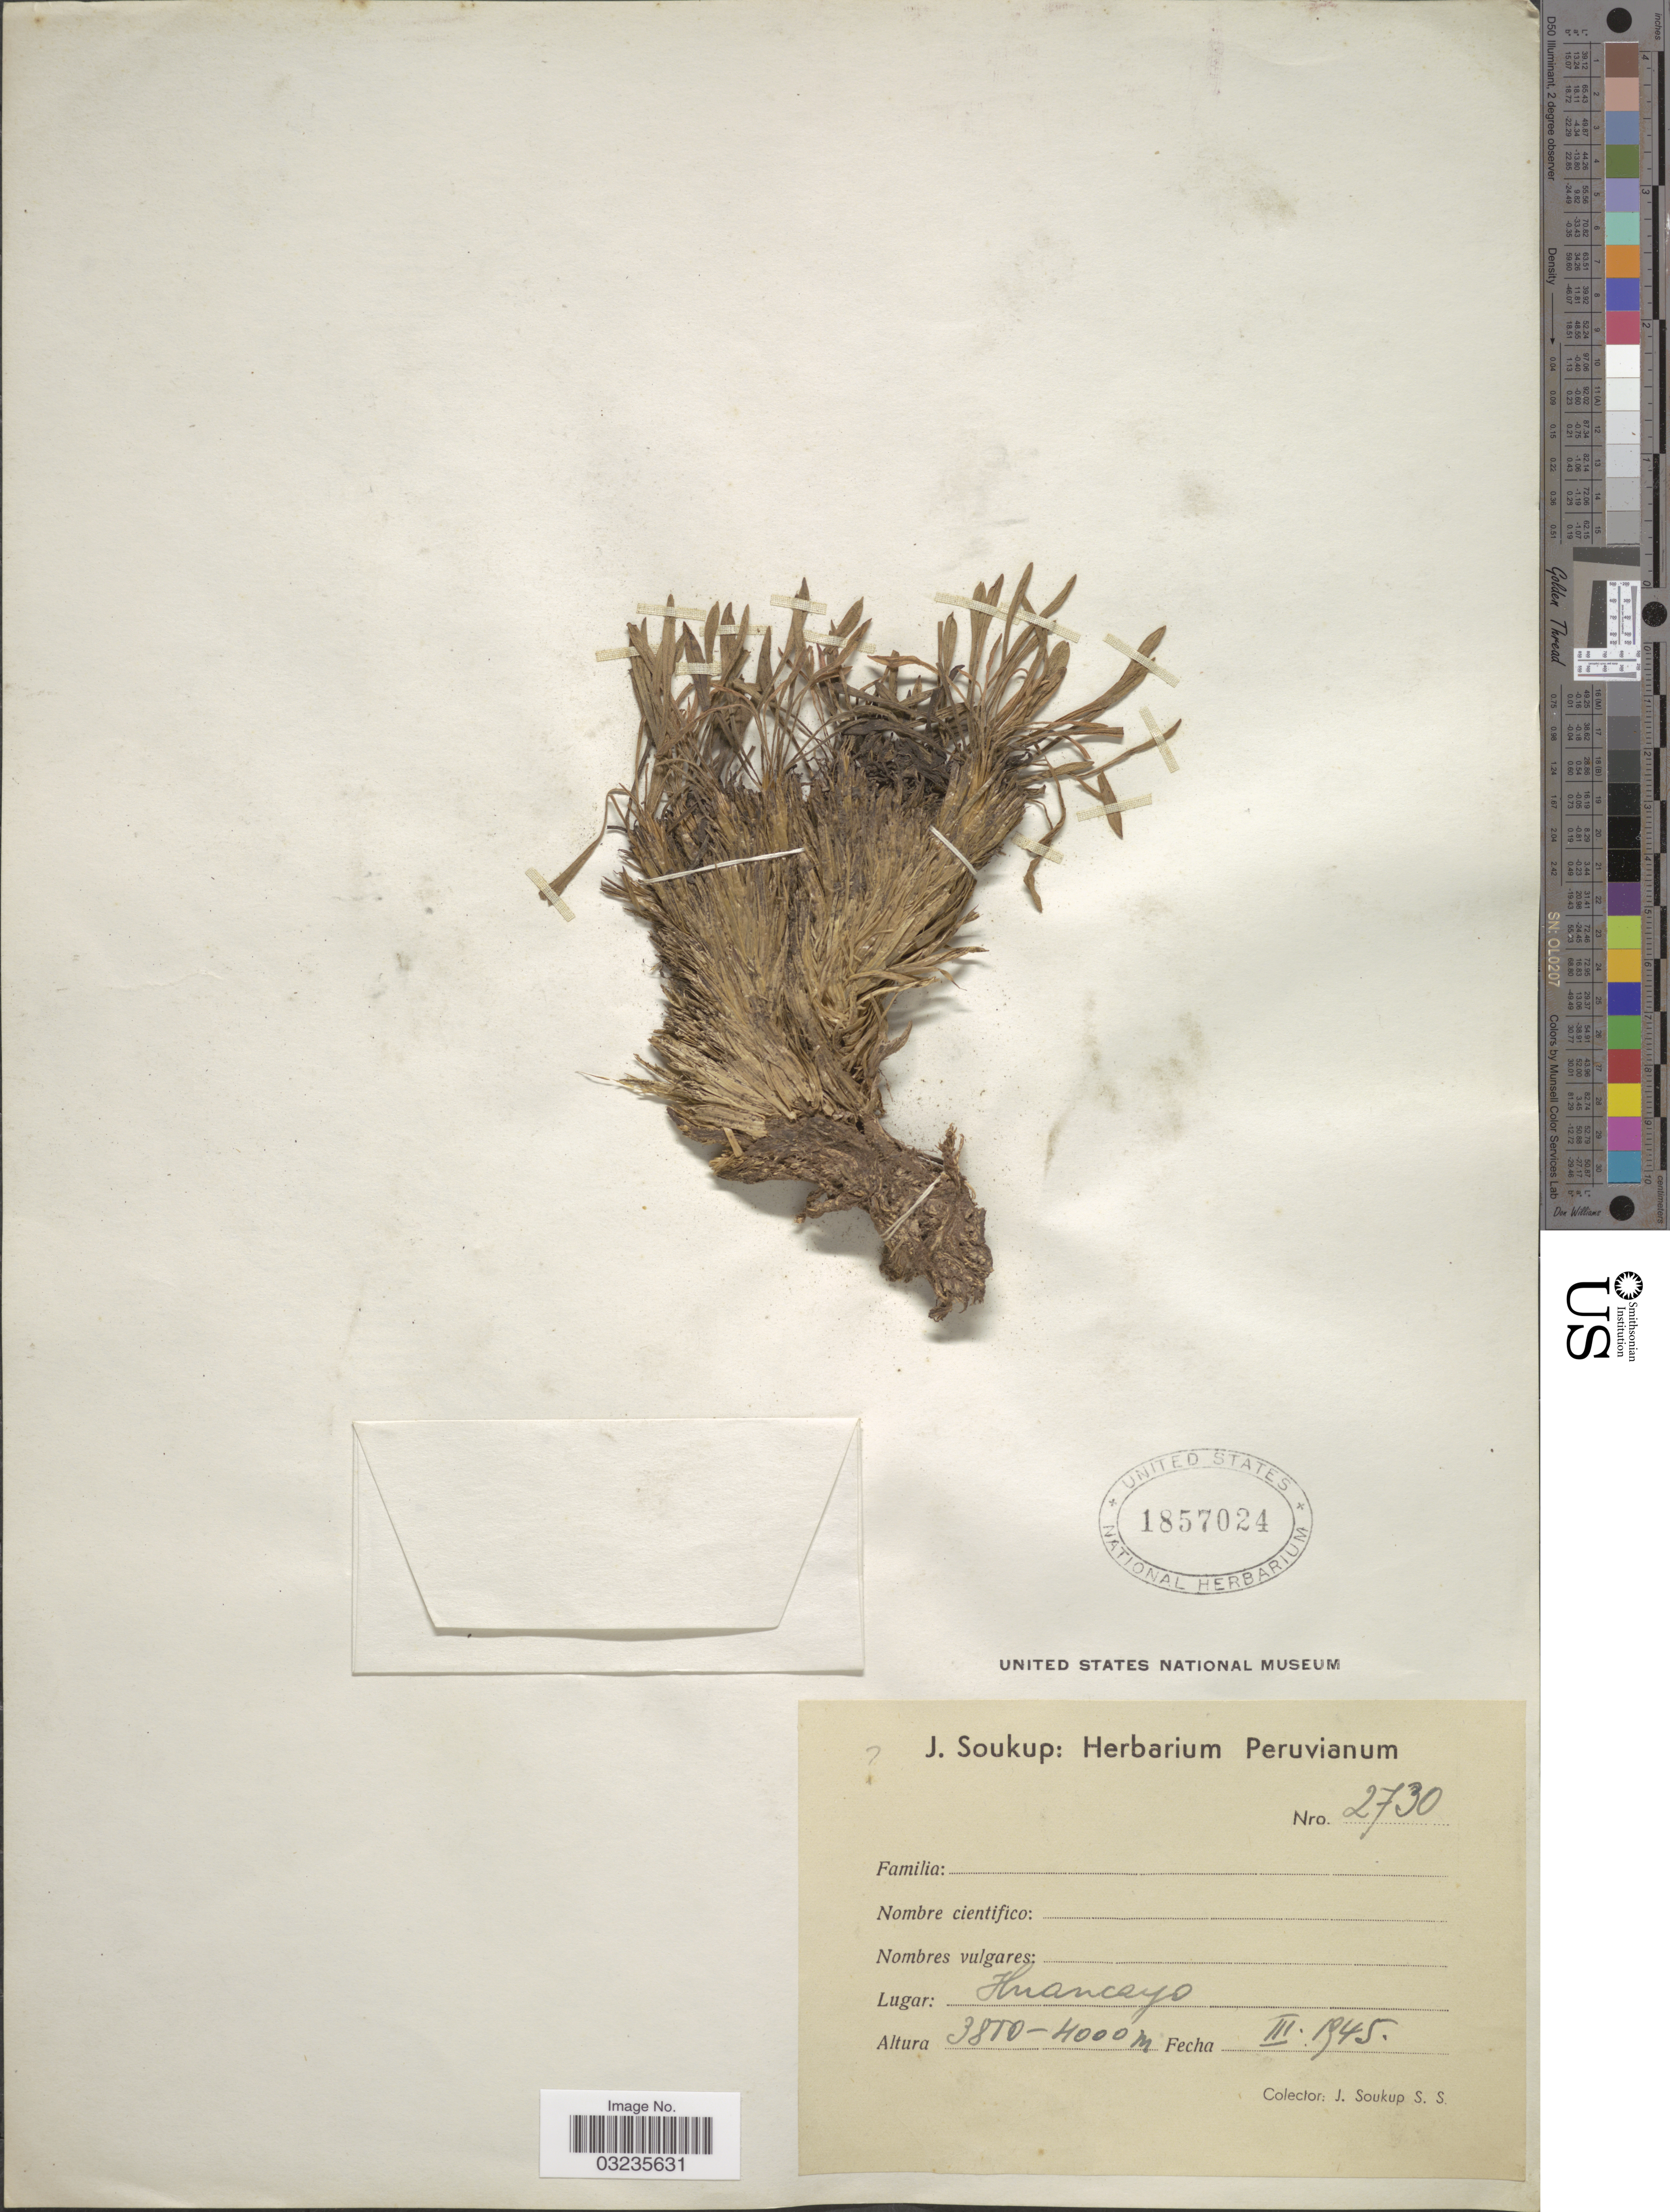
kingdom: Plantae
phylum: Tracheophyta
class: Magnoliopsida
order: Gentianales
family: Gentianaceae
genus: Gentiana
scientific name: Gentiana sp.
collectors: J. Soukup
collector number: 2730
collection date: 1945-03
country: Peru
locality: Huancayo.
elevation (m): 3800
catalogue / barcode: US 1857024